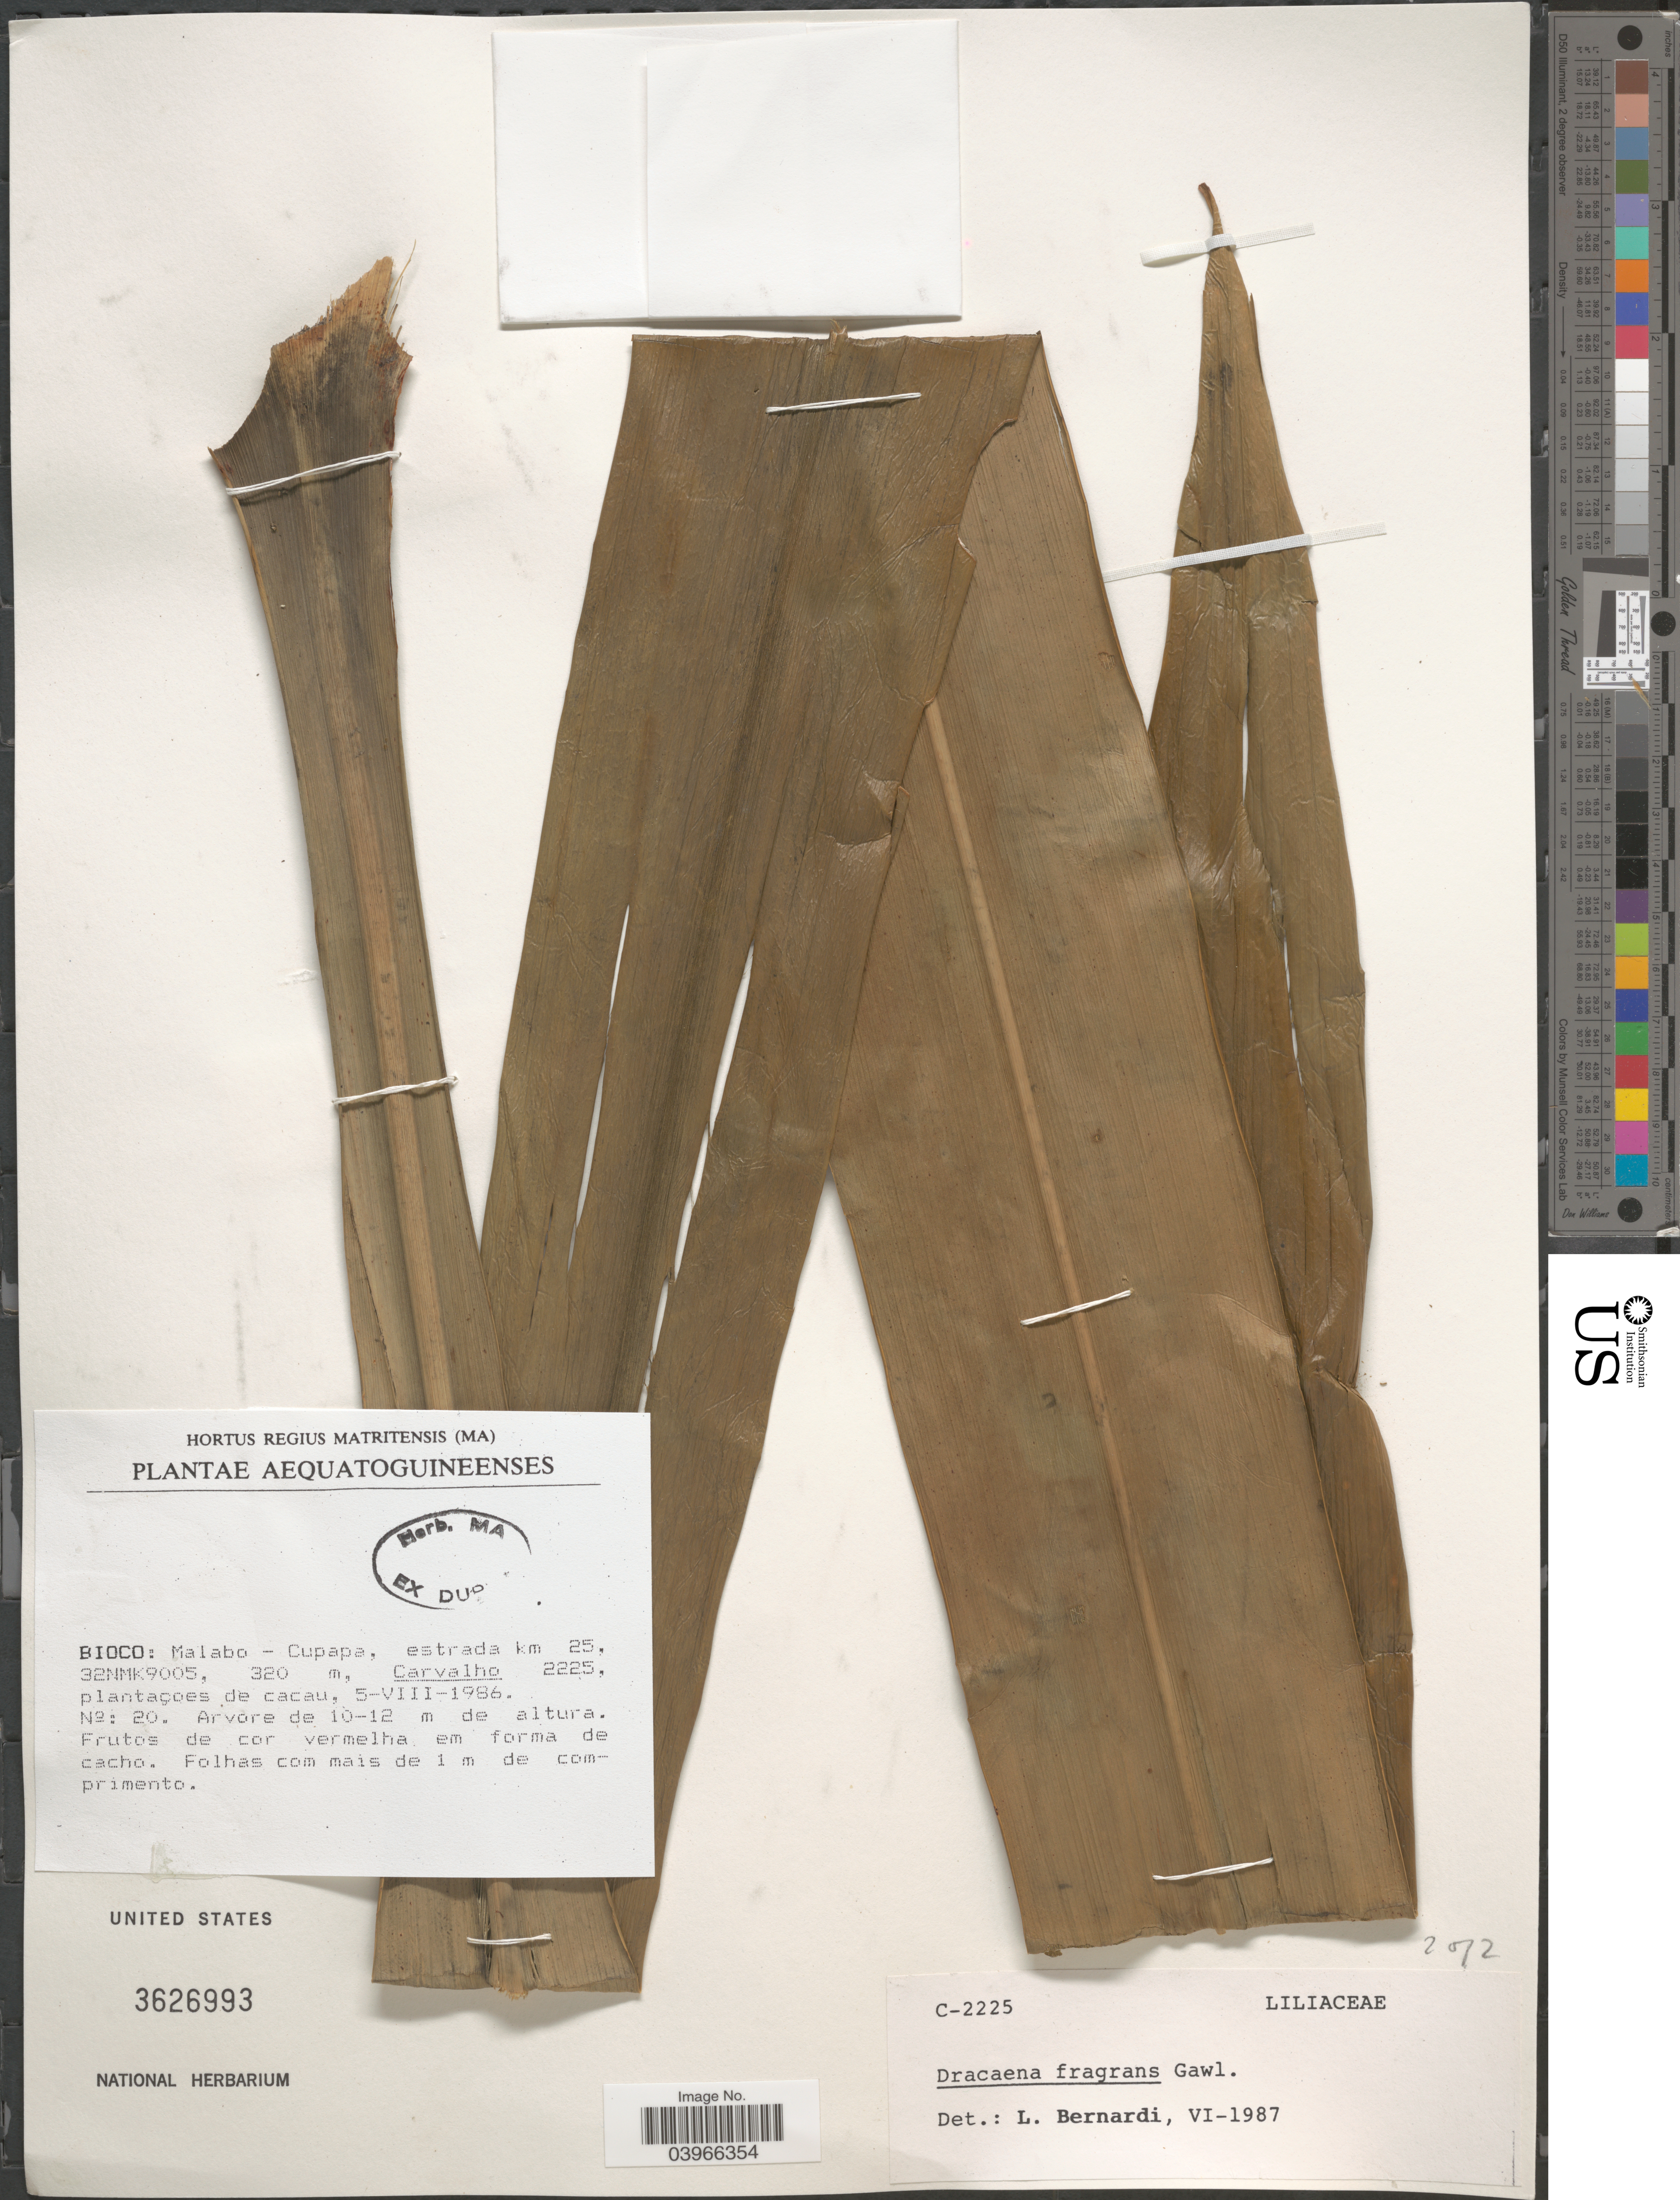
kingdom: Plantae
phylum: Tracheophyta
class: Liliopsida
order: Asparagales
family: Asparagaceae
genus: Dracaena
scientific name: Dracaena fragrans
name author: (L.) Ker Gawl.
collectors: Carvalho, --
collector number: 2225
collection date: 1986-08-05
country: Equatorial Guinea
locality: Aequatoguineenses. Bioco: Malabo - Cupapa, estrada km 25, 32NMK9005.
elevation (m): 320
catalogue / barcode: US 3626993